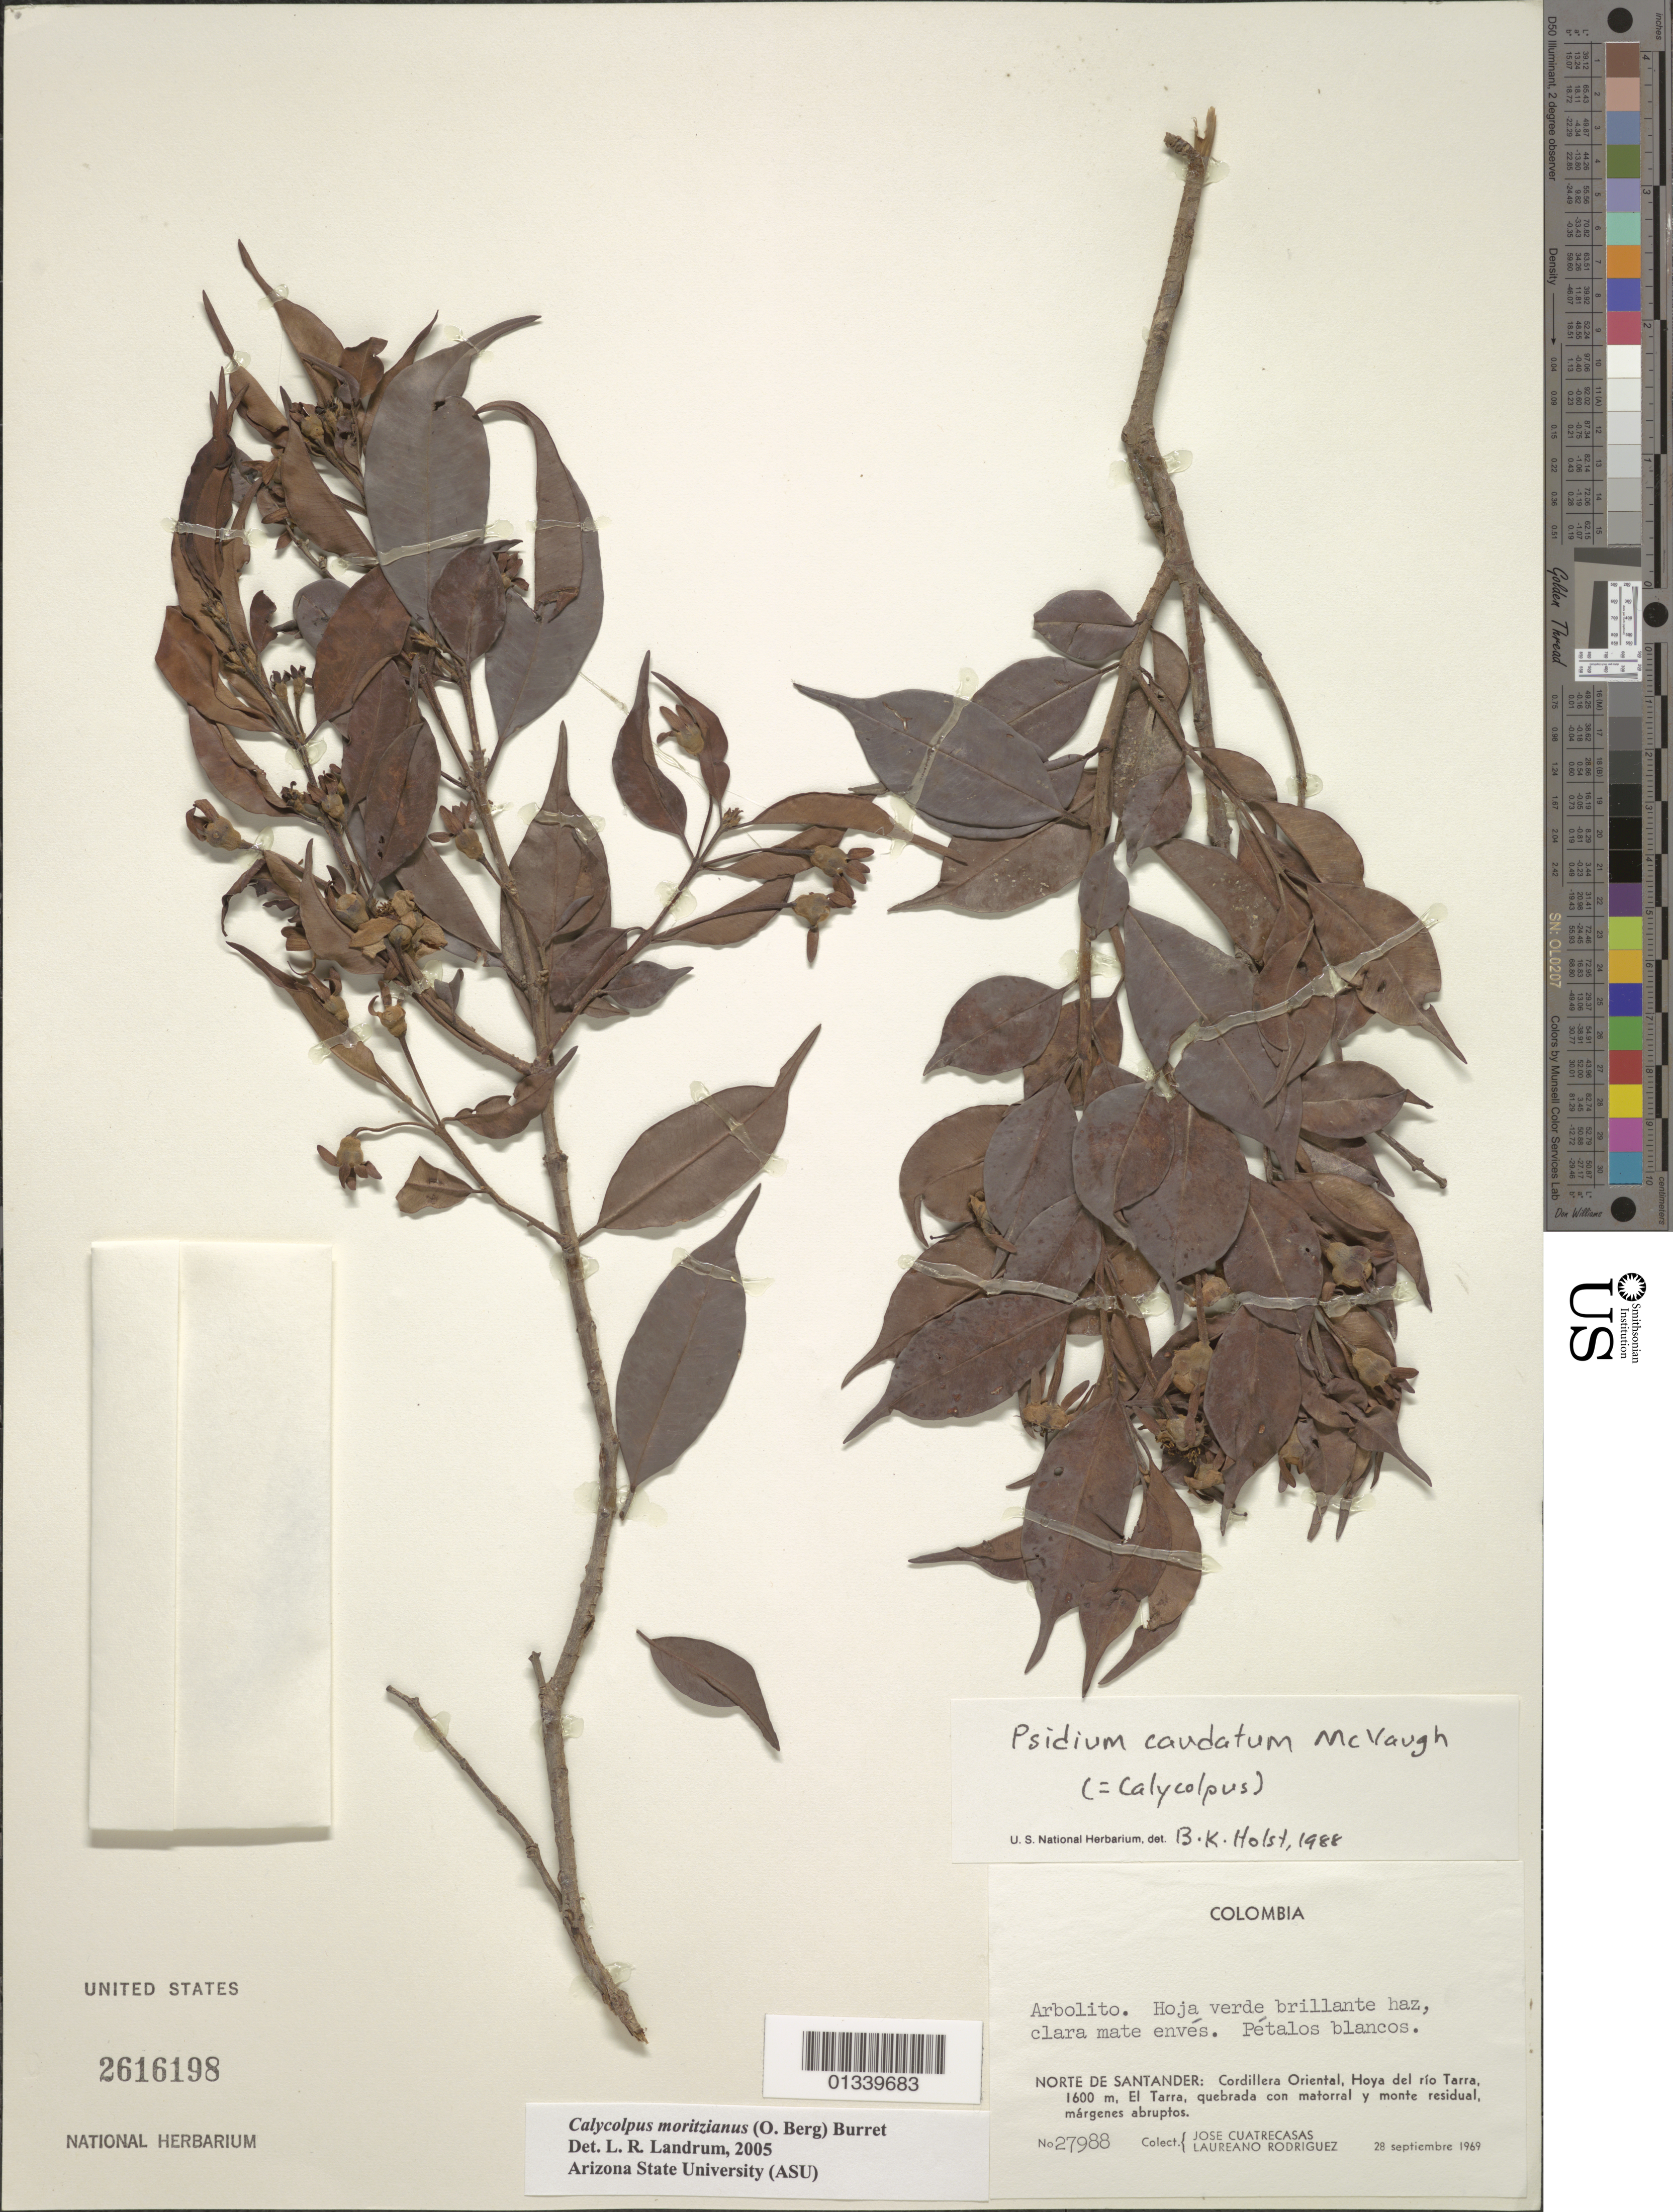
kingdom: Plantae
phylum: Tracheophyta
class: Magnoliopsida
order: Myrtales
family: Myrtaceae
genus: Calycolpus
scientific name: Calycolpus moritzianus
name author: (O. Berg) Burret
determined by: Landrum, L. R.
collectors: J. Cuatrecasas & L. Rodriguez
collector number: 27988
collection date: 1969-09-28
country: Colombia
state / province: Norte de Santander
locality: Cordillera Oriental, hoya del rio Tarra, El Tarra, quebrada con matorral y monte residual, margenes abruptos.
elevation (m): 1600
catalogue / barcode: US 2616198